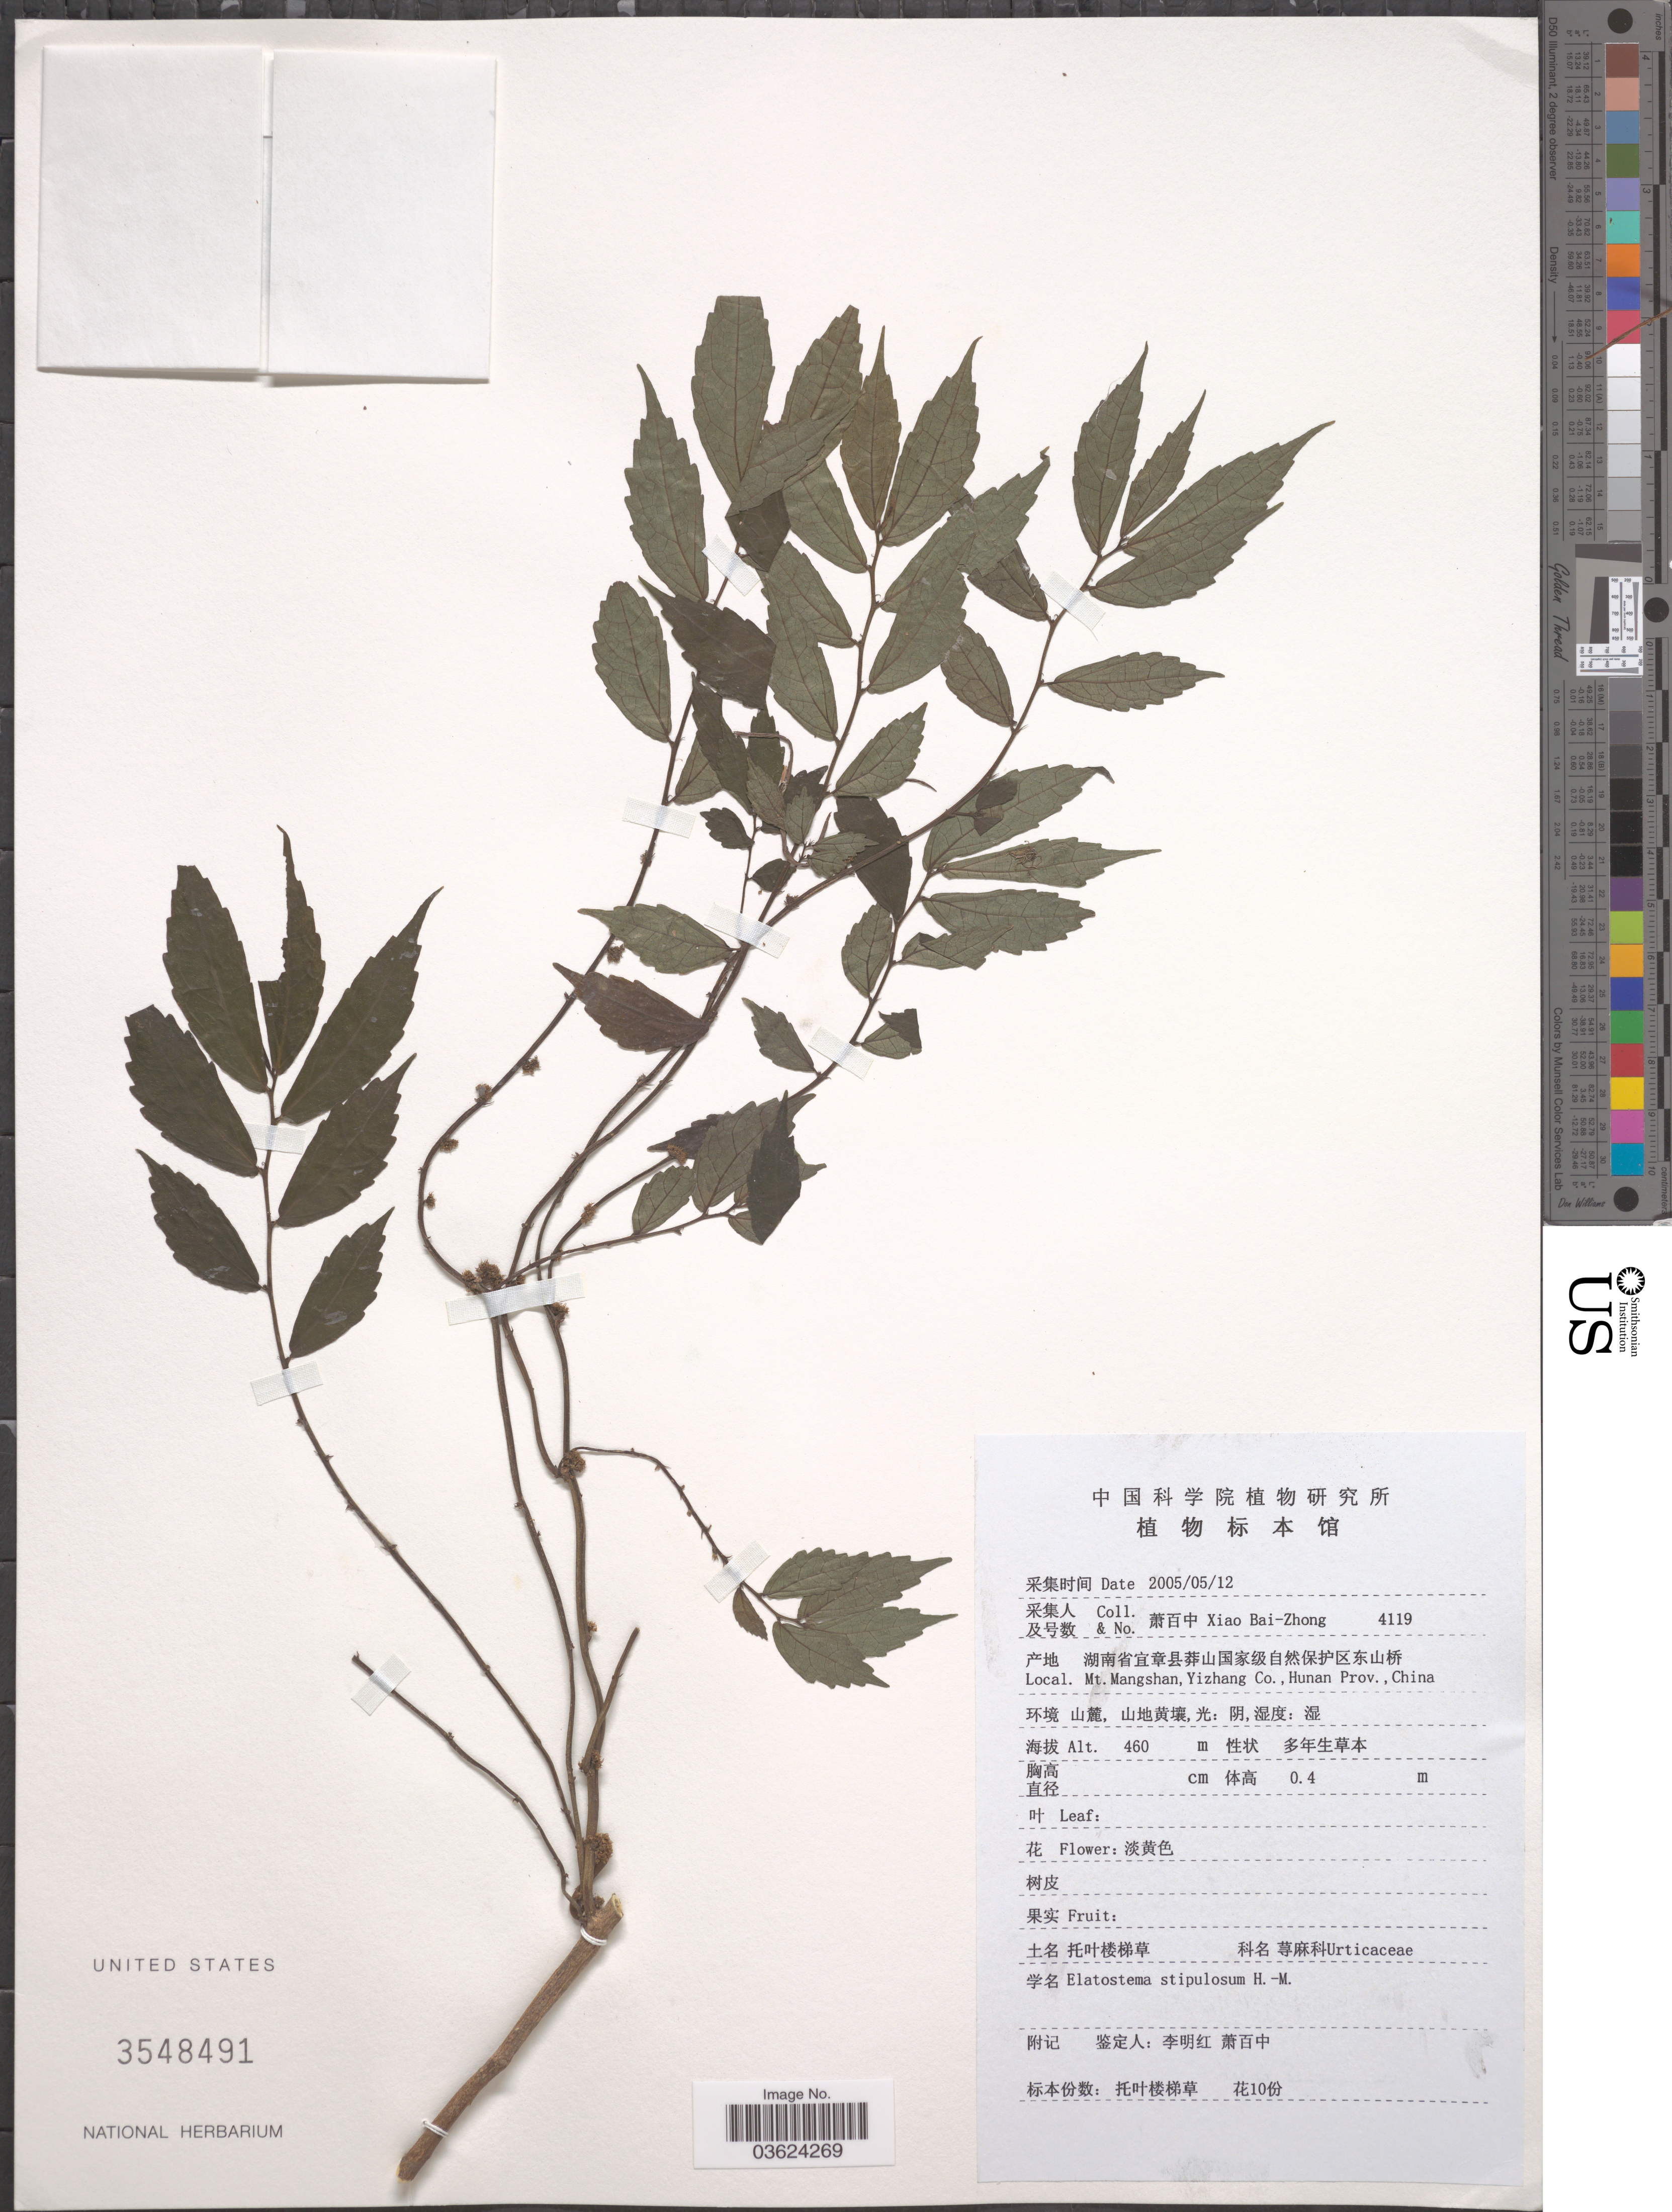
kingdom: Plantae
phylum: Tracheophyta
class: Magnoliopsida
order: Rosales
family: Urticaceae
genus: Elatostema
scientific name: Elatostema stipulosum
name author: Hand.-Mazz.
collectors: B. Z. Xiao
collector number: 4119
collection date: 2005-05-12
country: China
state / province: Hunan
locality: Mt. Mangshan, Yizhang Co.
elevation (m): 460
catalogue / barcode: US 3548491